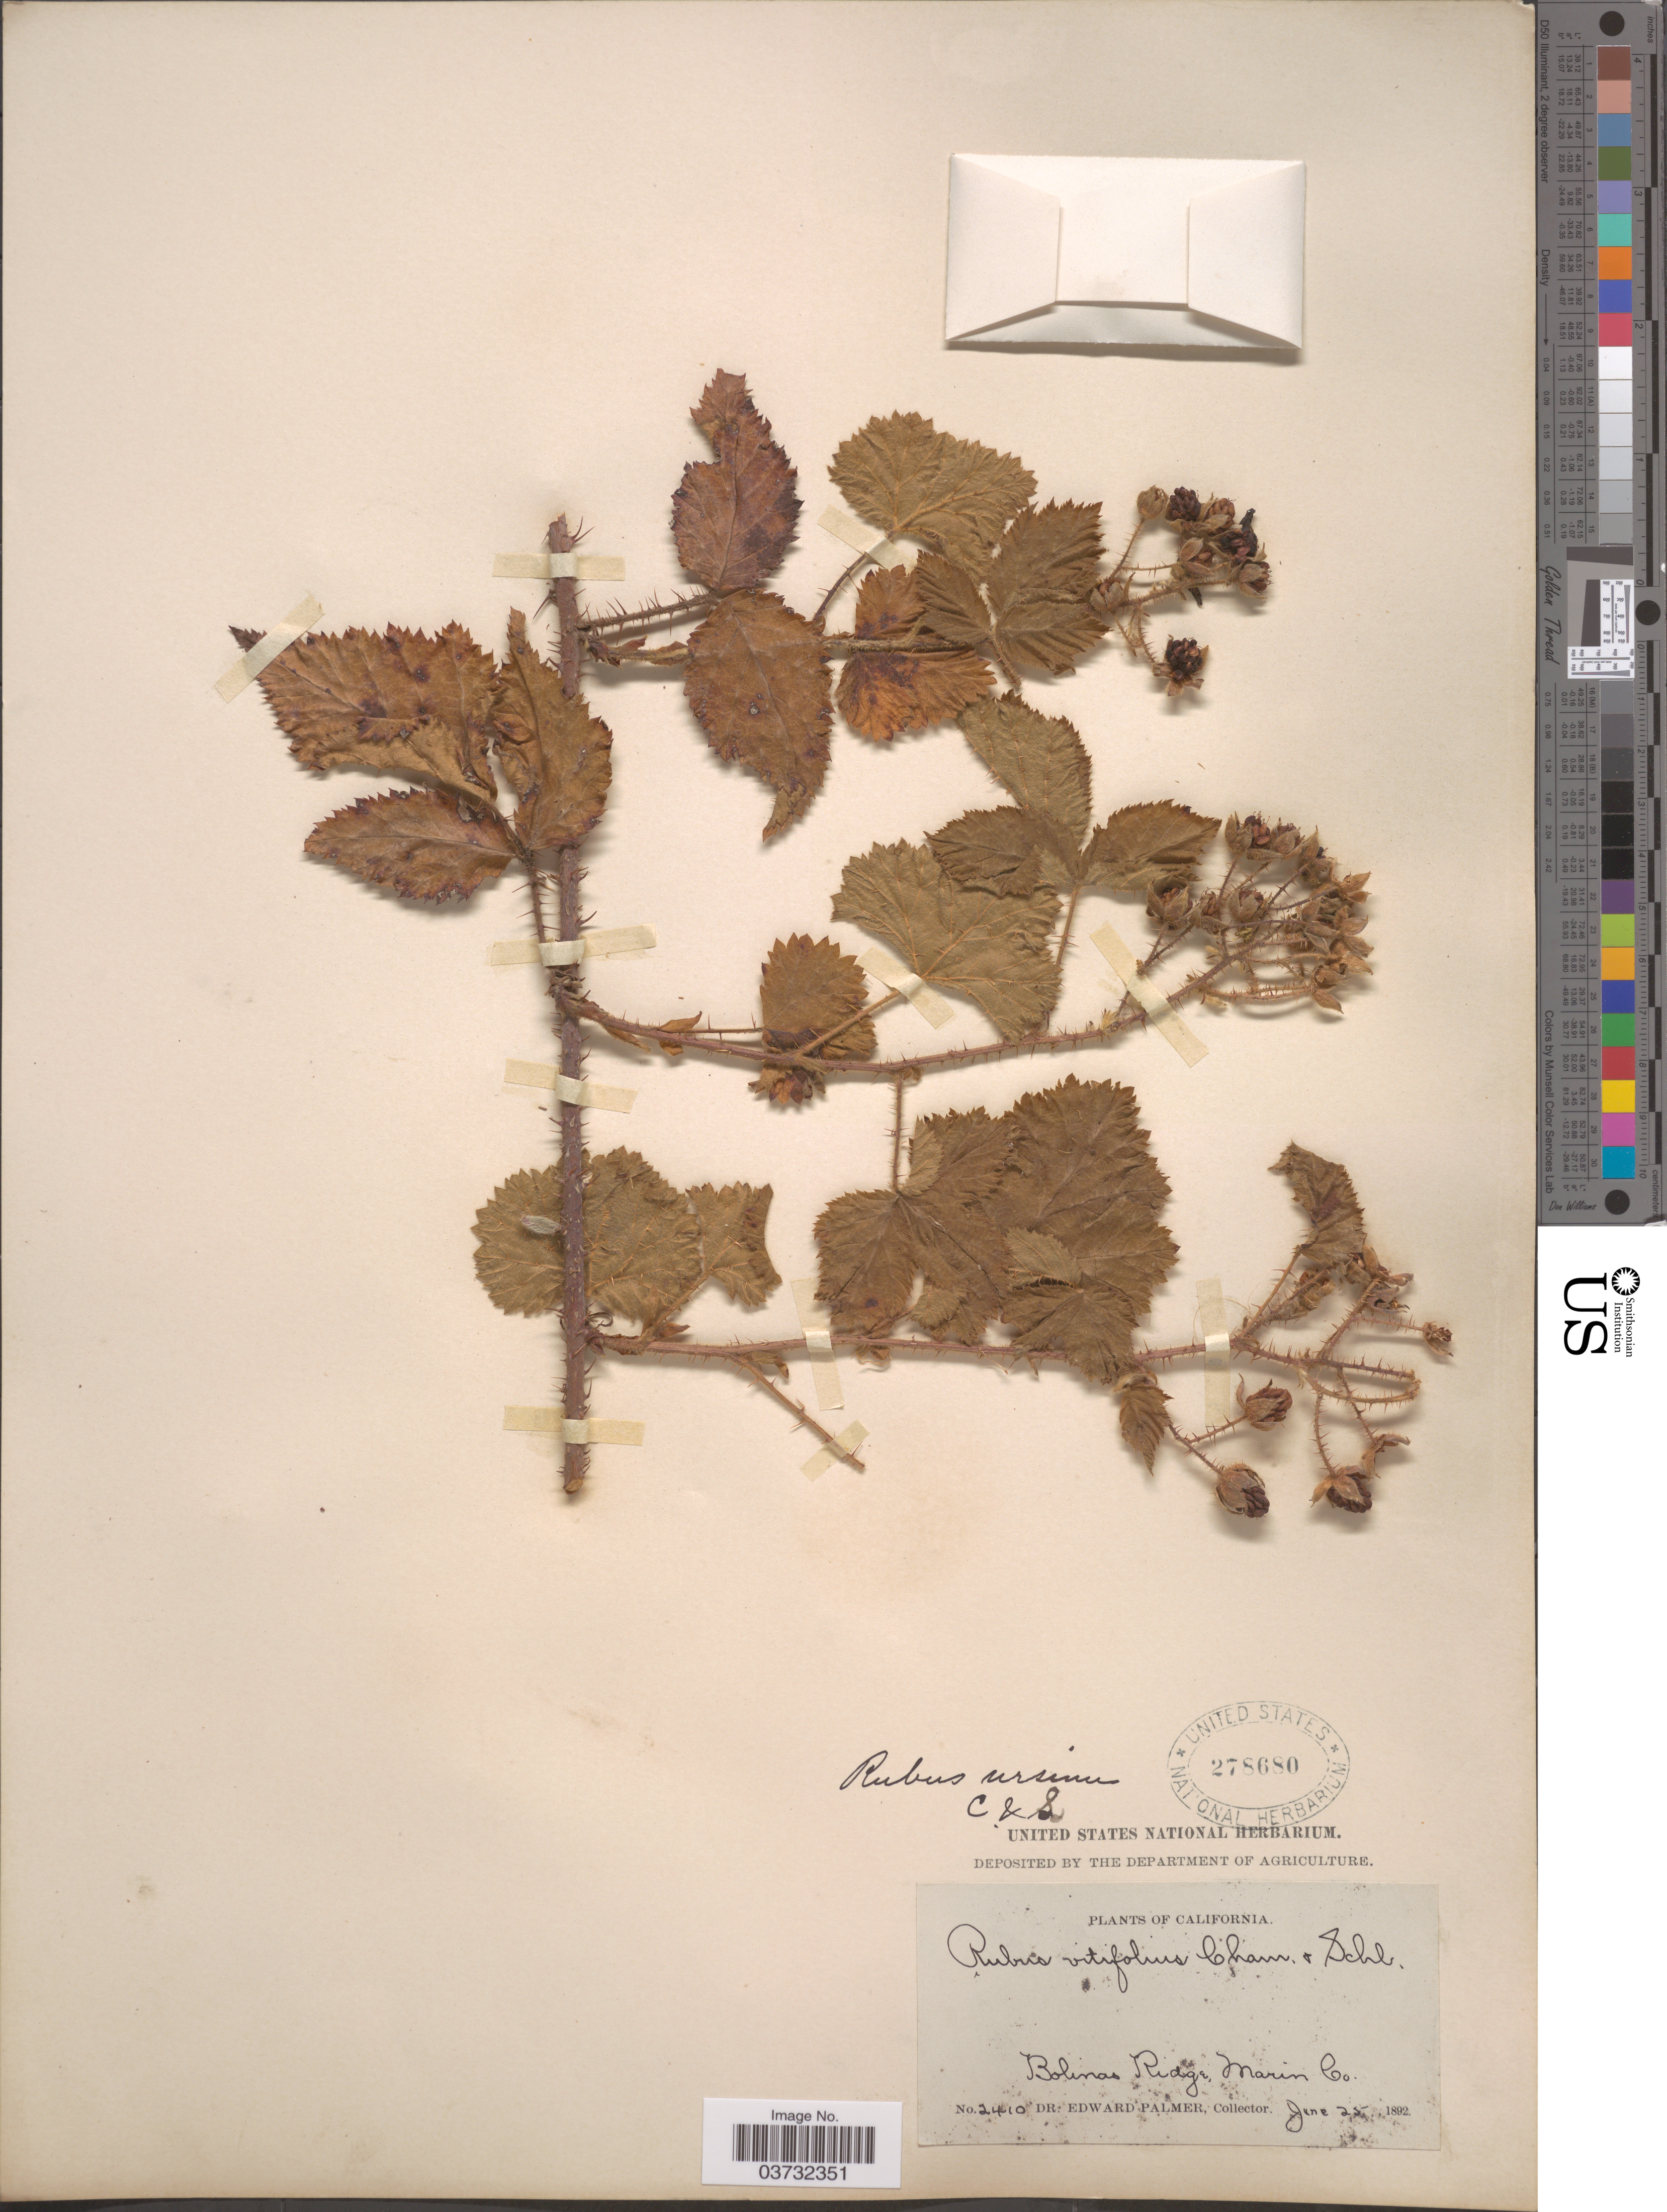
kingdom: Plantae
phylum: Tracheophyta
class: Magnoliopsida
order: Rosales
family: Rosaceae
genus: Rubus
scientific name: Rubus ursinus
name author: (Schltdl.) Cham.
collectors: E. Palmer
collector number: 2410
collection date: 1892-06-25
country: United States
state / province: California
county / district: Marin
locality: Bolinas Ridge, Marin Co.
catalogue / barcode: US 278680